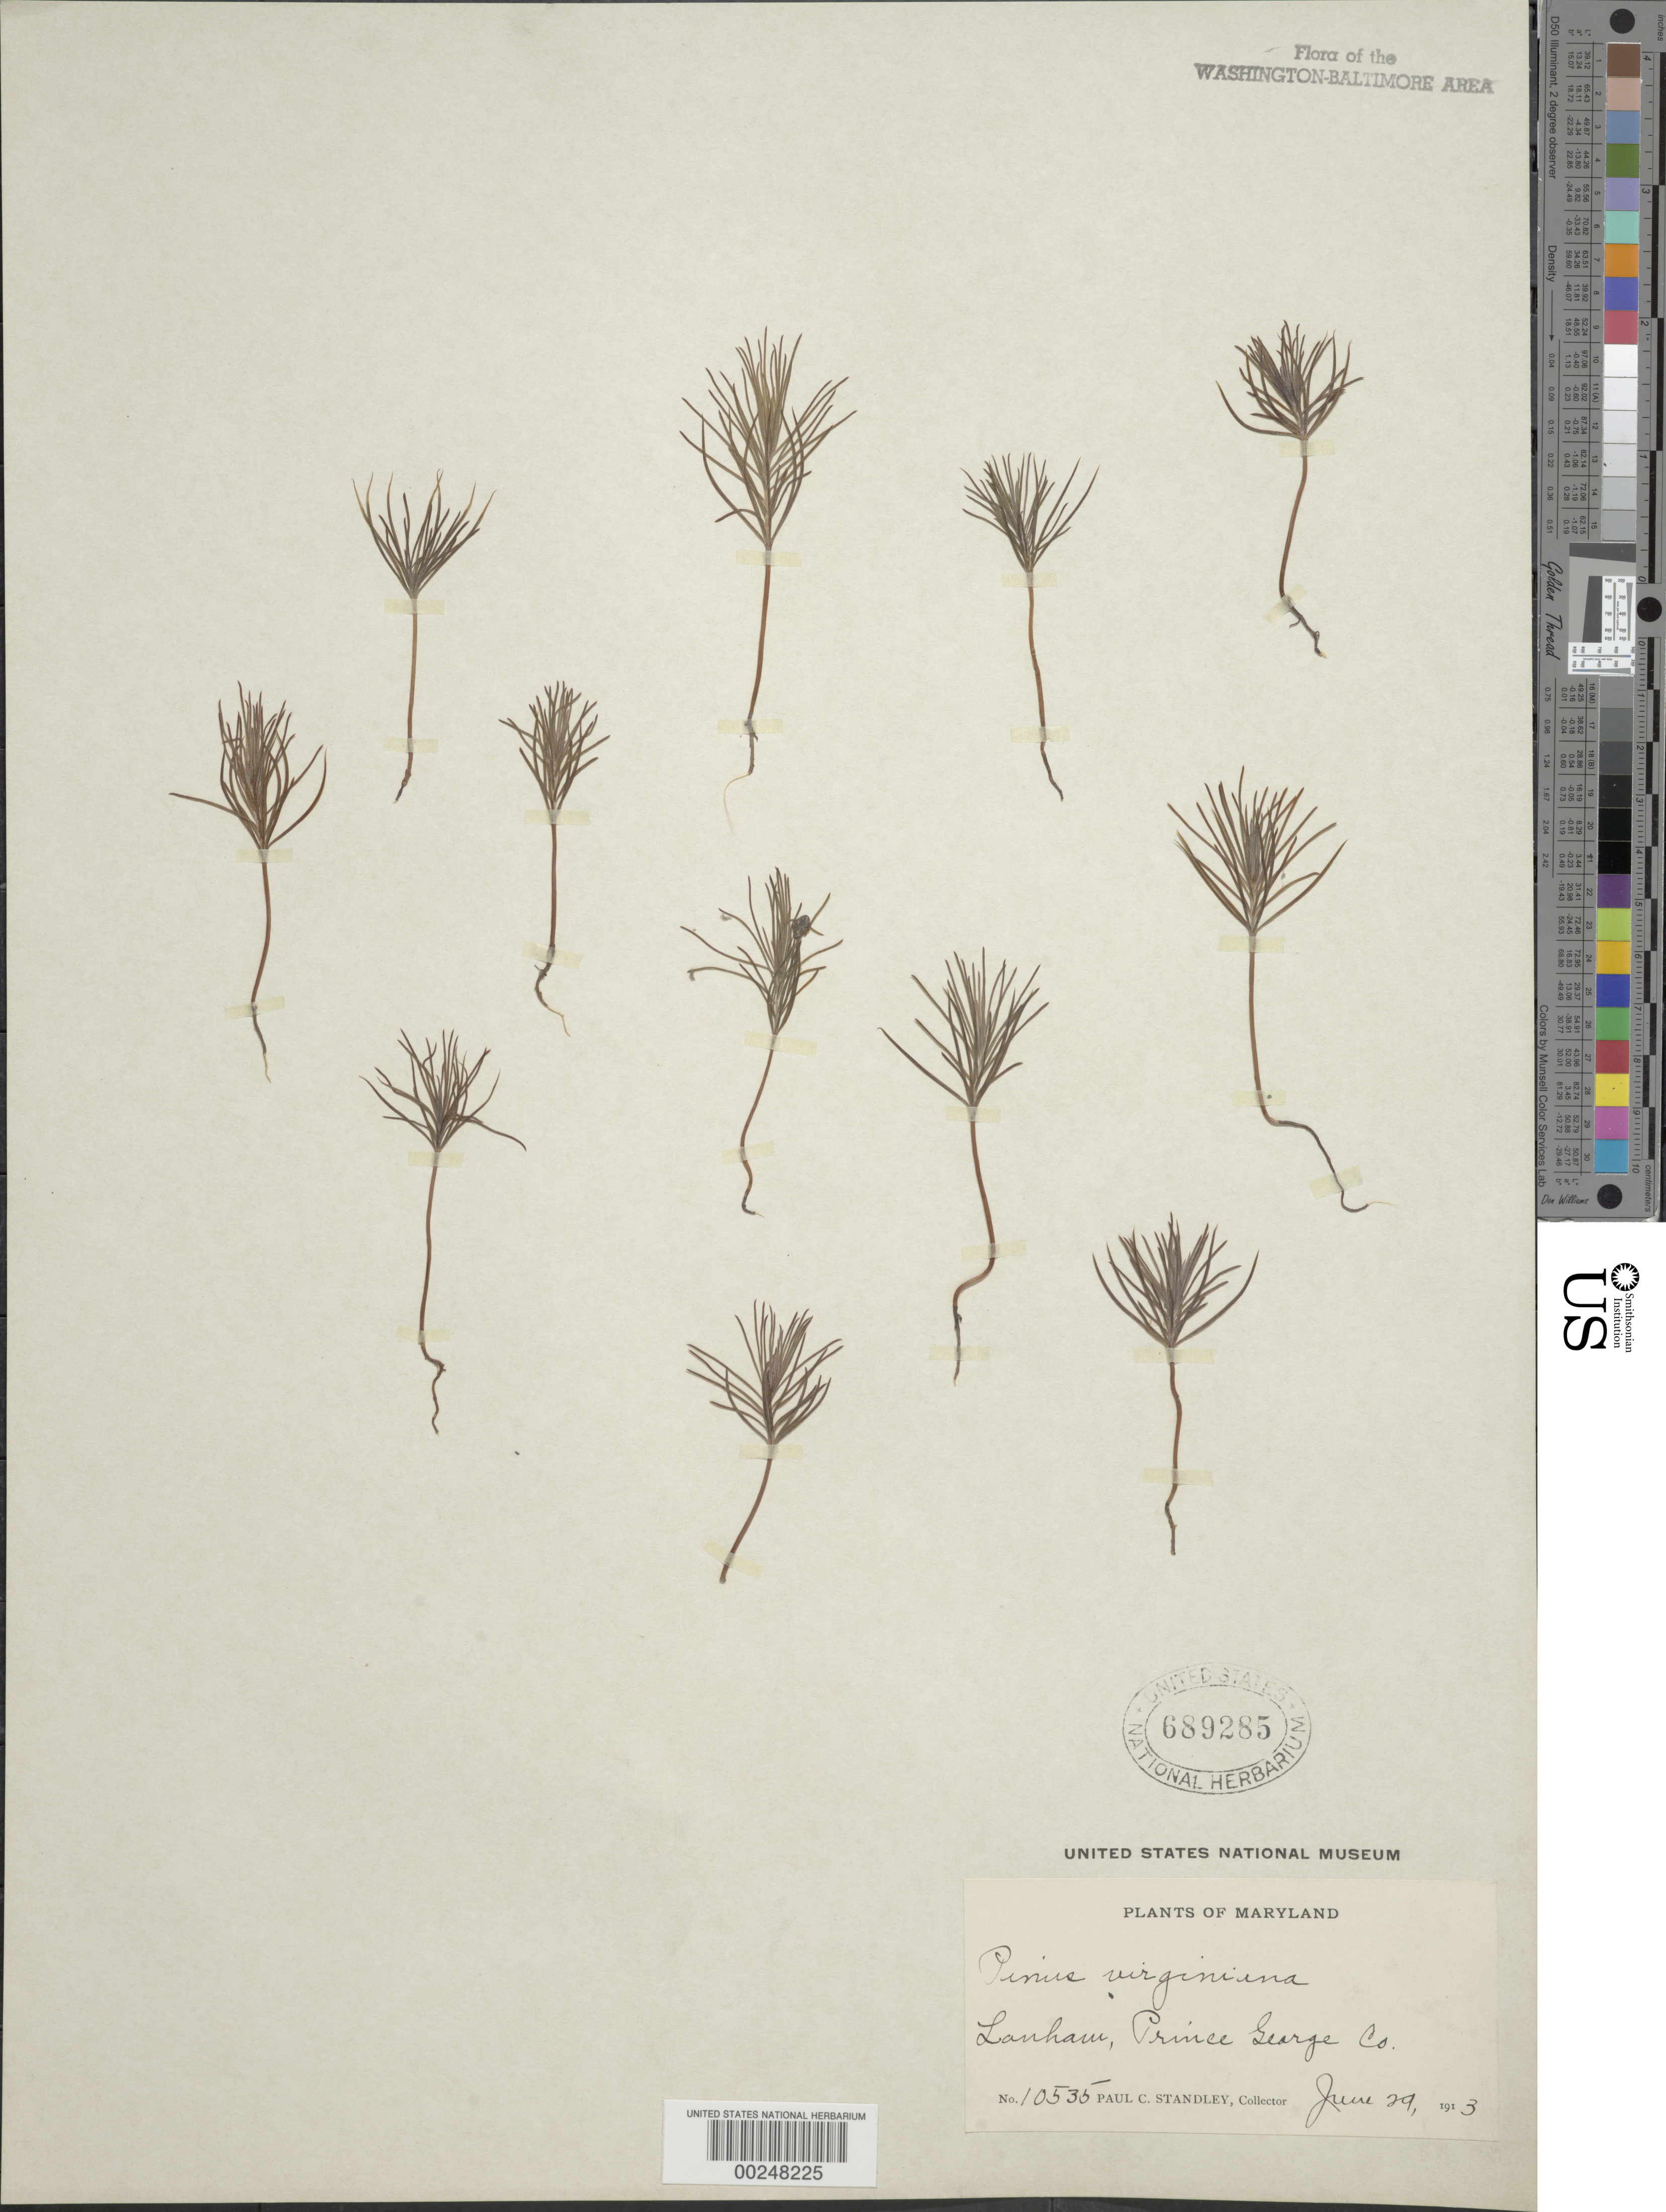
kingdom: Plantae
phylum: Tracheophyta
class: Pinopsida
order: Pinales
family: Pinaceae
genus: Pinus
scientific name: Pinus virginiana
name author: Mill.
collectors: P. C. Standley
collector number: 10535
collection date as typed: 29 Jun 1913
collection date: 1913-06-29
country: United States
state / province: Maryland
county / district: Prince George's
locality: Lanham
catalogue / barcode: US 689285